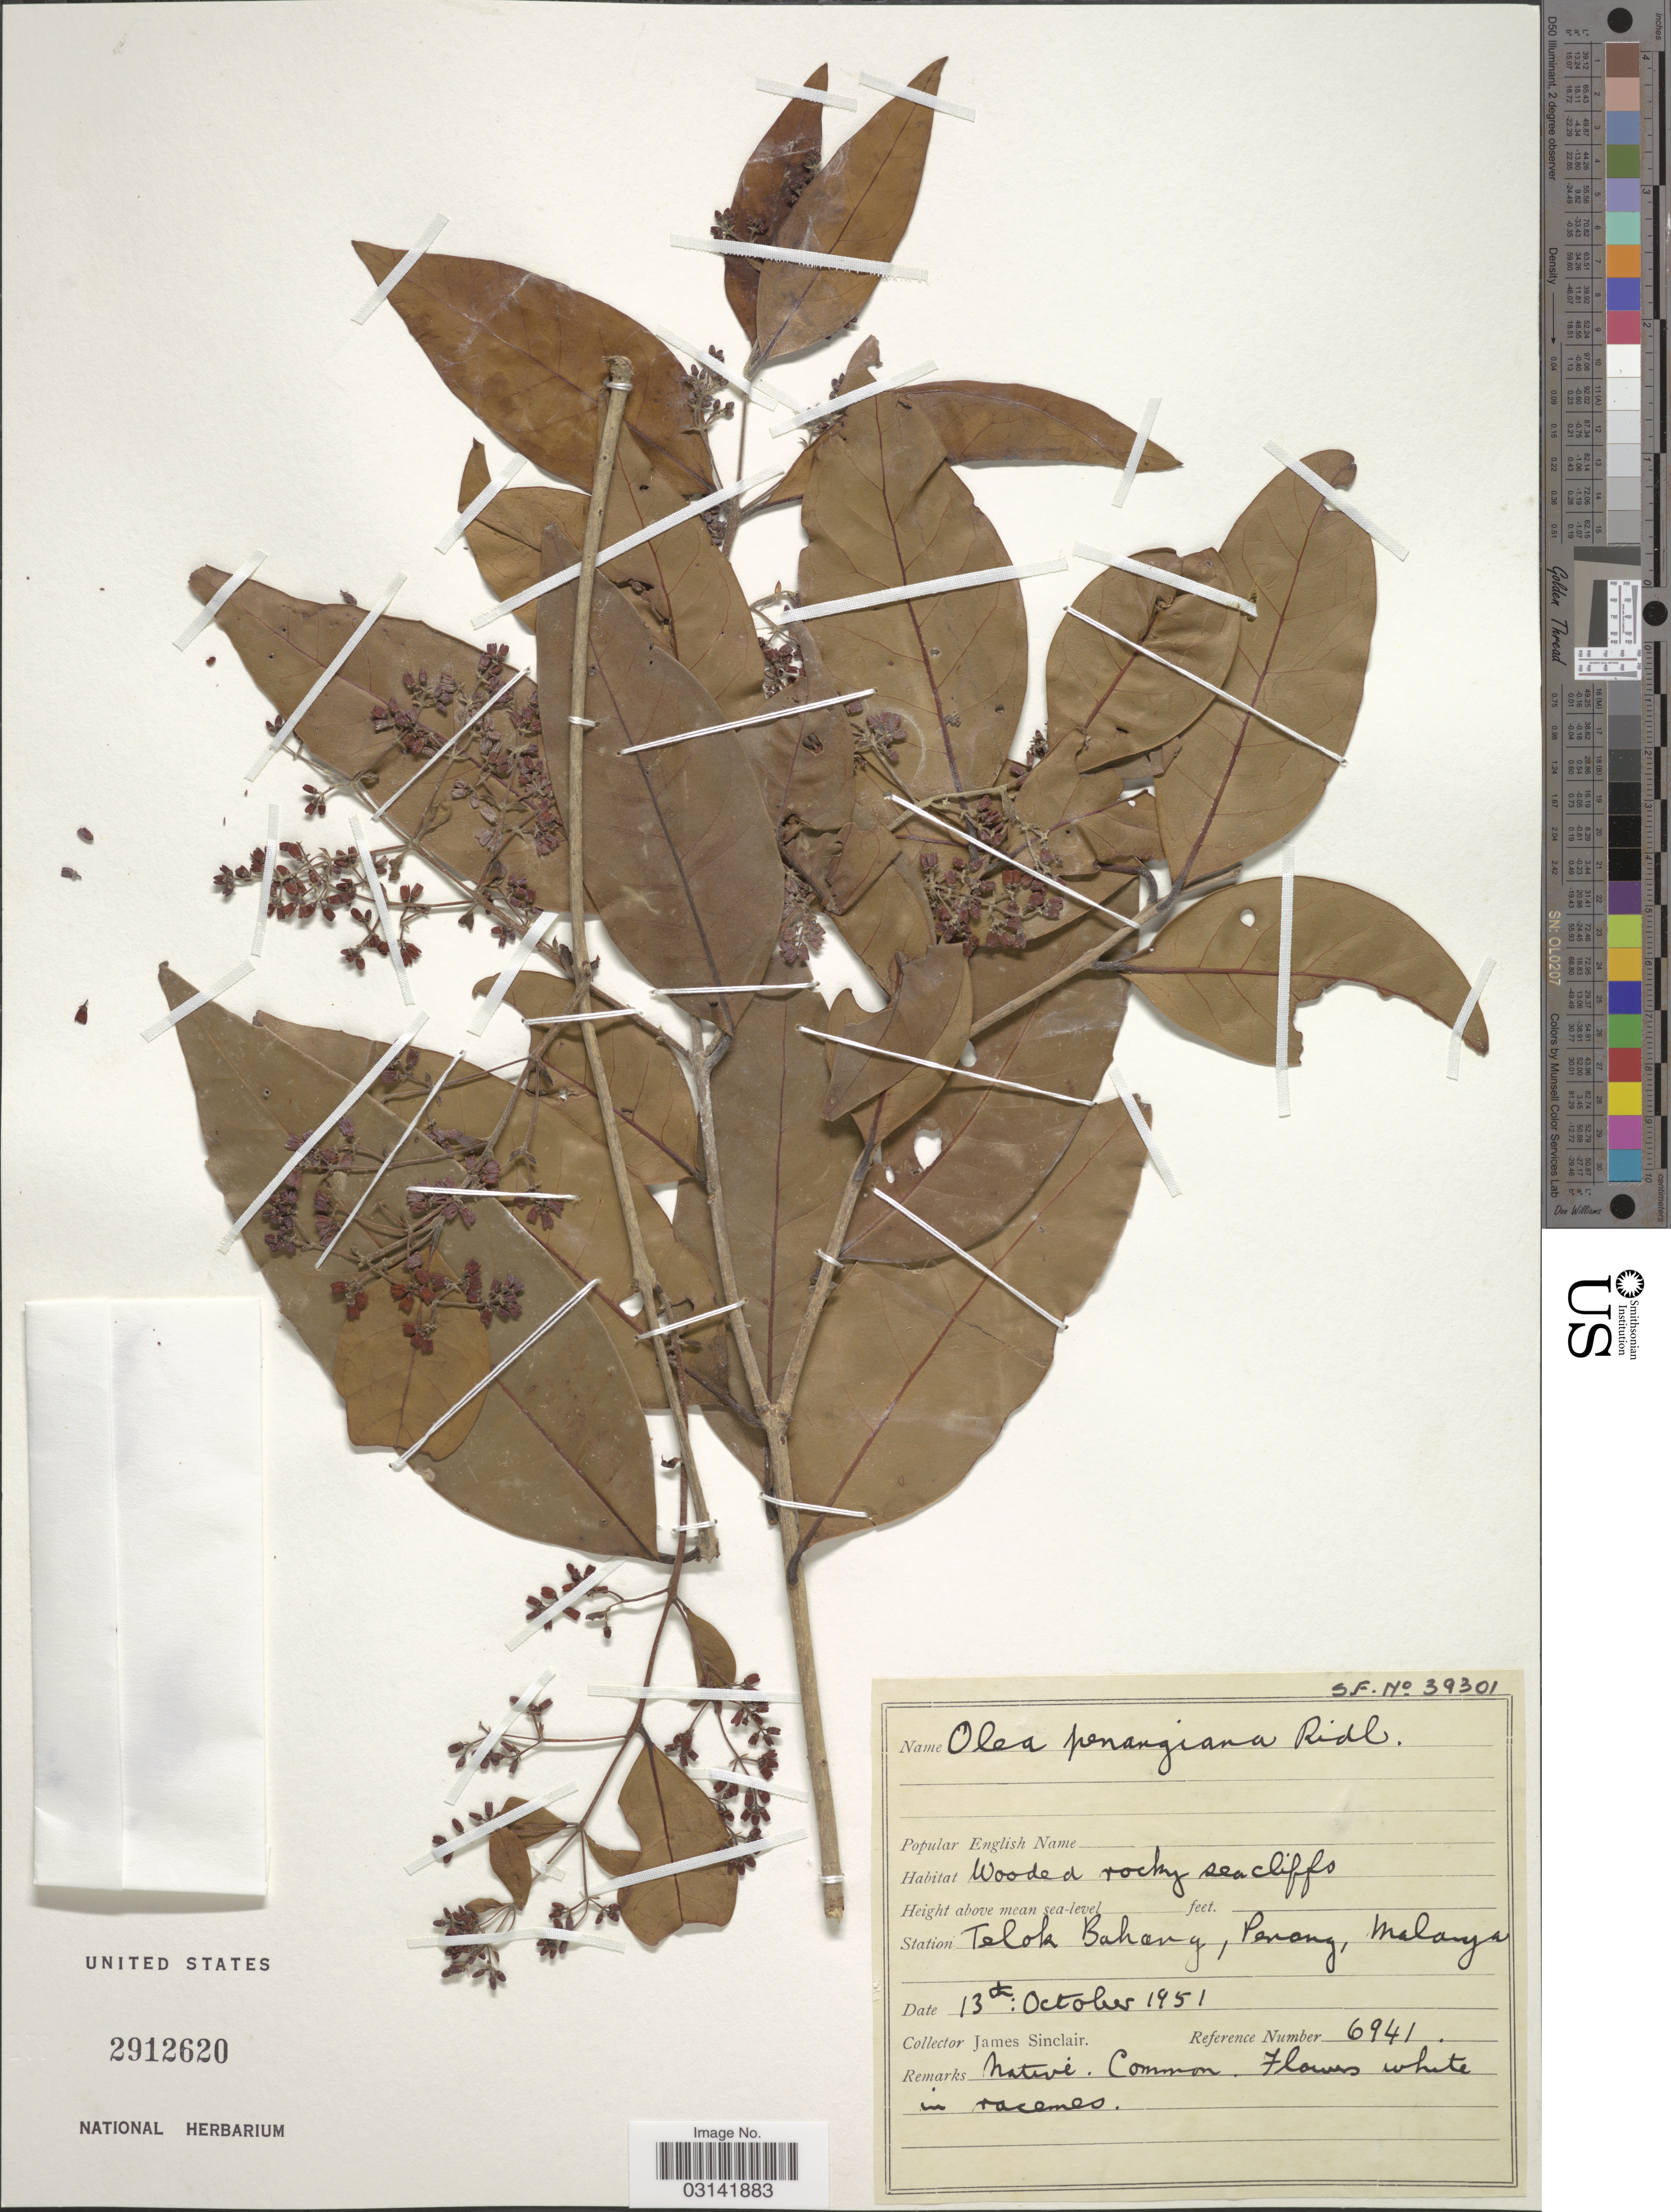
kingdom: Plantae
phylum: Tracheophyta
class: Magnoliopsida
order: Lamiales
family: Oleaceae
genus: Olea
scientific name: Olea penangiana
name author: Ridl.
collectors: J. Sinclair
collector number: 6941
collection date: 1951-10-13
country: Malaysia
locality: Station Telok Bahang, Penang, Malaya.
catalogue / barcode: US 2912620